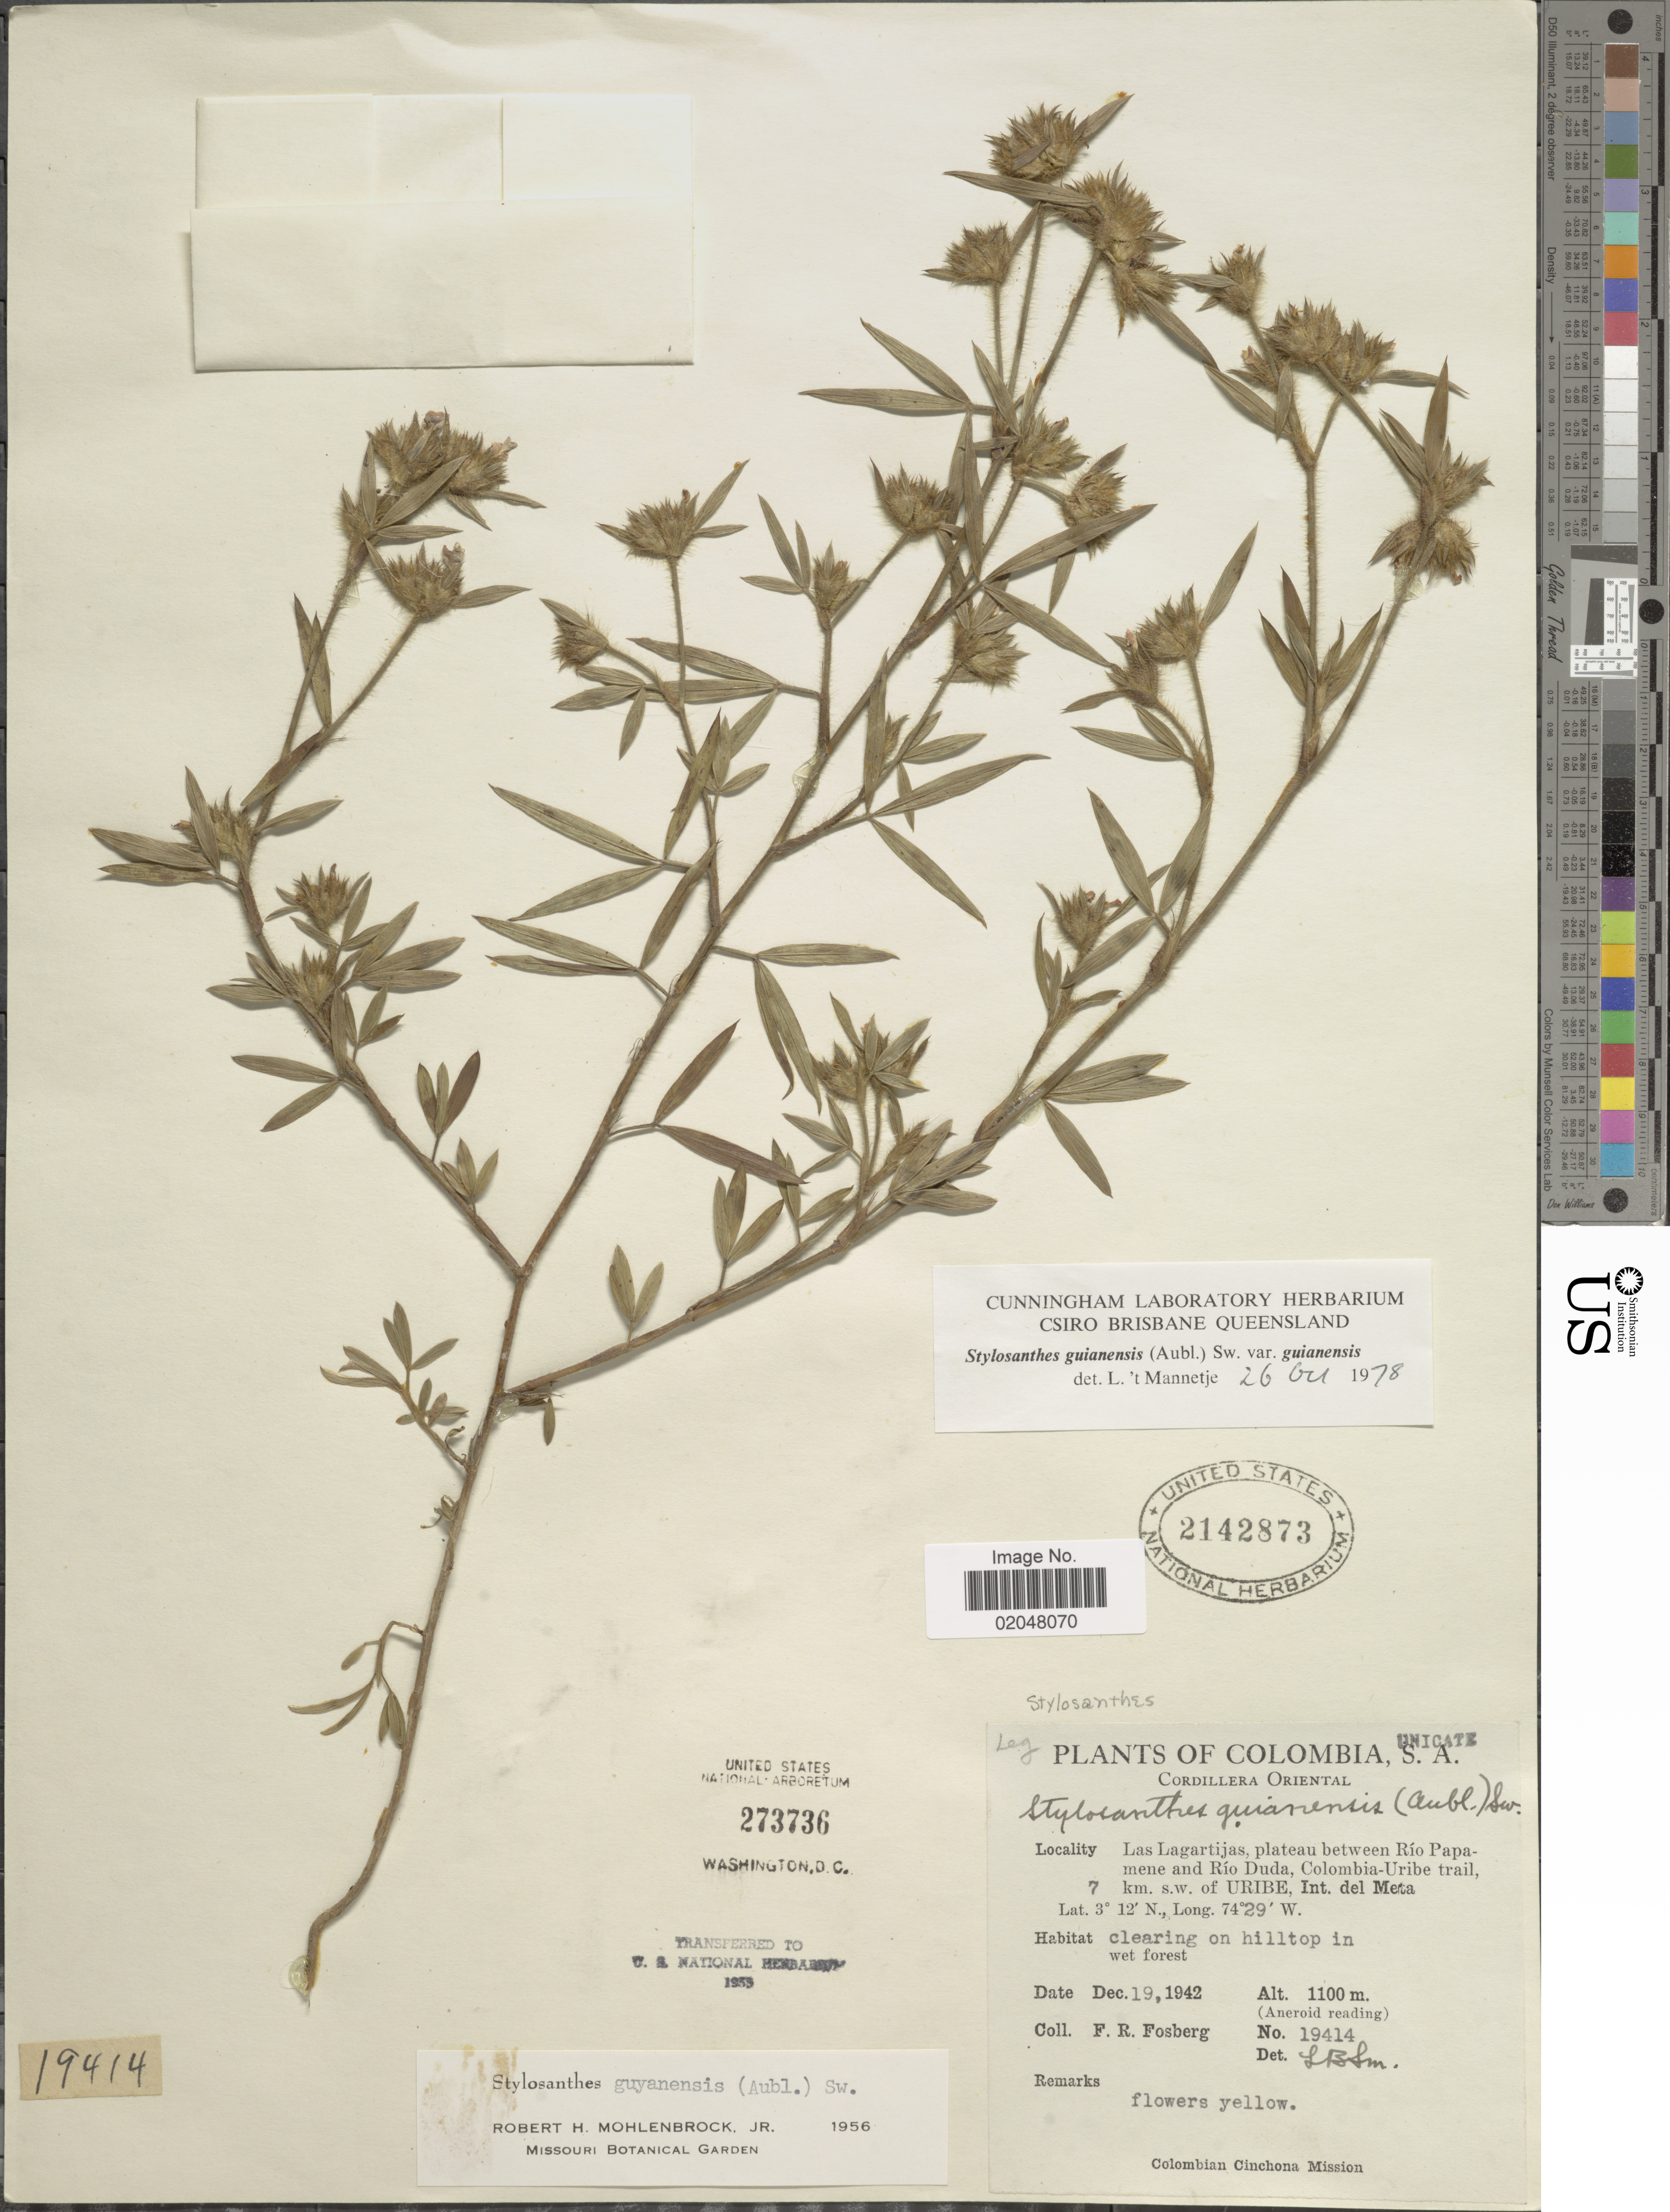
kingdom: Plantae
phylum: Tracheophyta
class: Magnoliopsida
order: Fabales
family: Fabaceae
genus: Stylosanthes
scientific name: Stylosanthes guianensis var. guianensis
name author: (Aubl.) Sw.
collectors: F. R. Fosberg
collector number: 19414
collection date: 1942-12-19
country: Colombia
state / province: Meta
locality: Las Lagartijas, plateau between Rio Papamene and Rio Dudu, Colombia-Uribe trail, 7 km. s.w/ of Uribe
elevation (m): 1100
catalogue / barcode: US 2142873